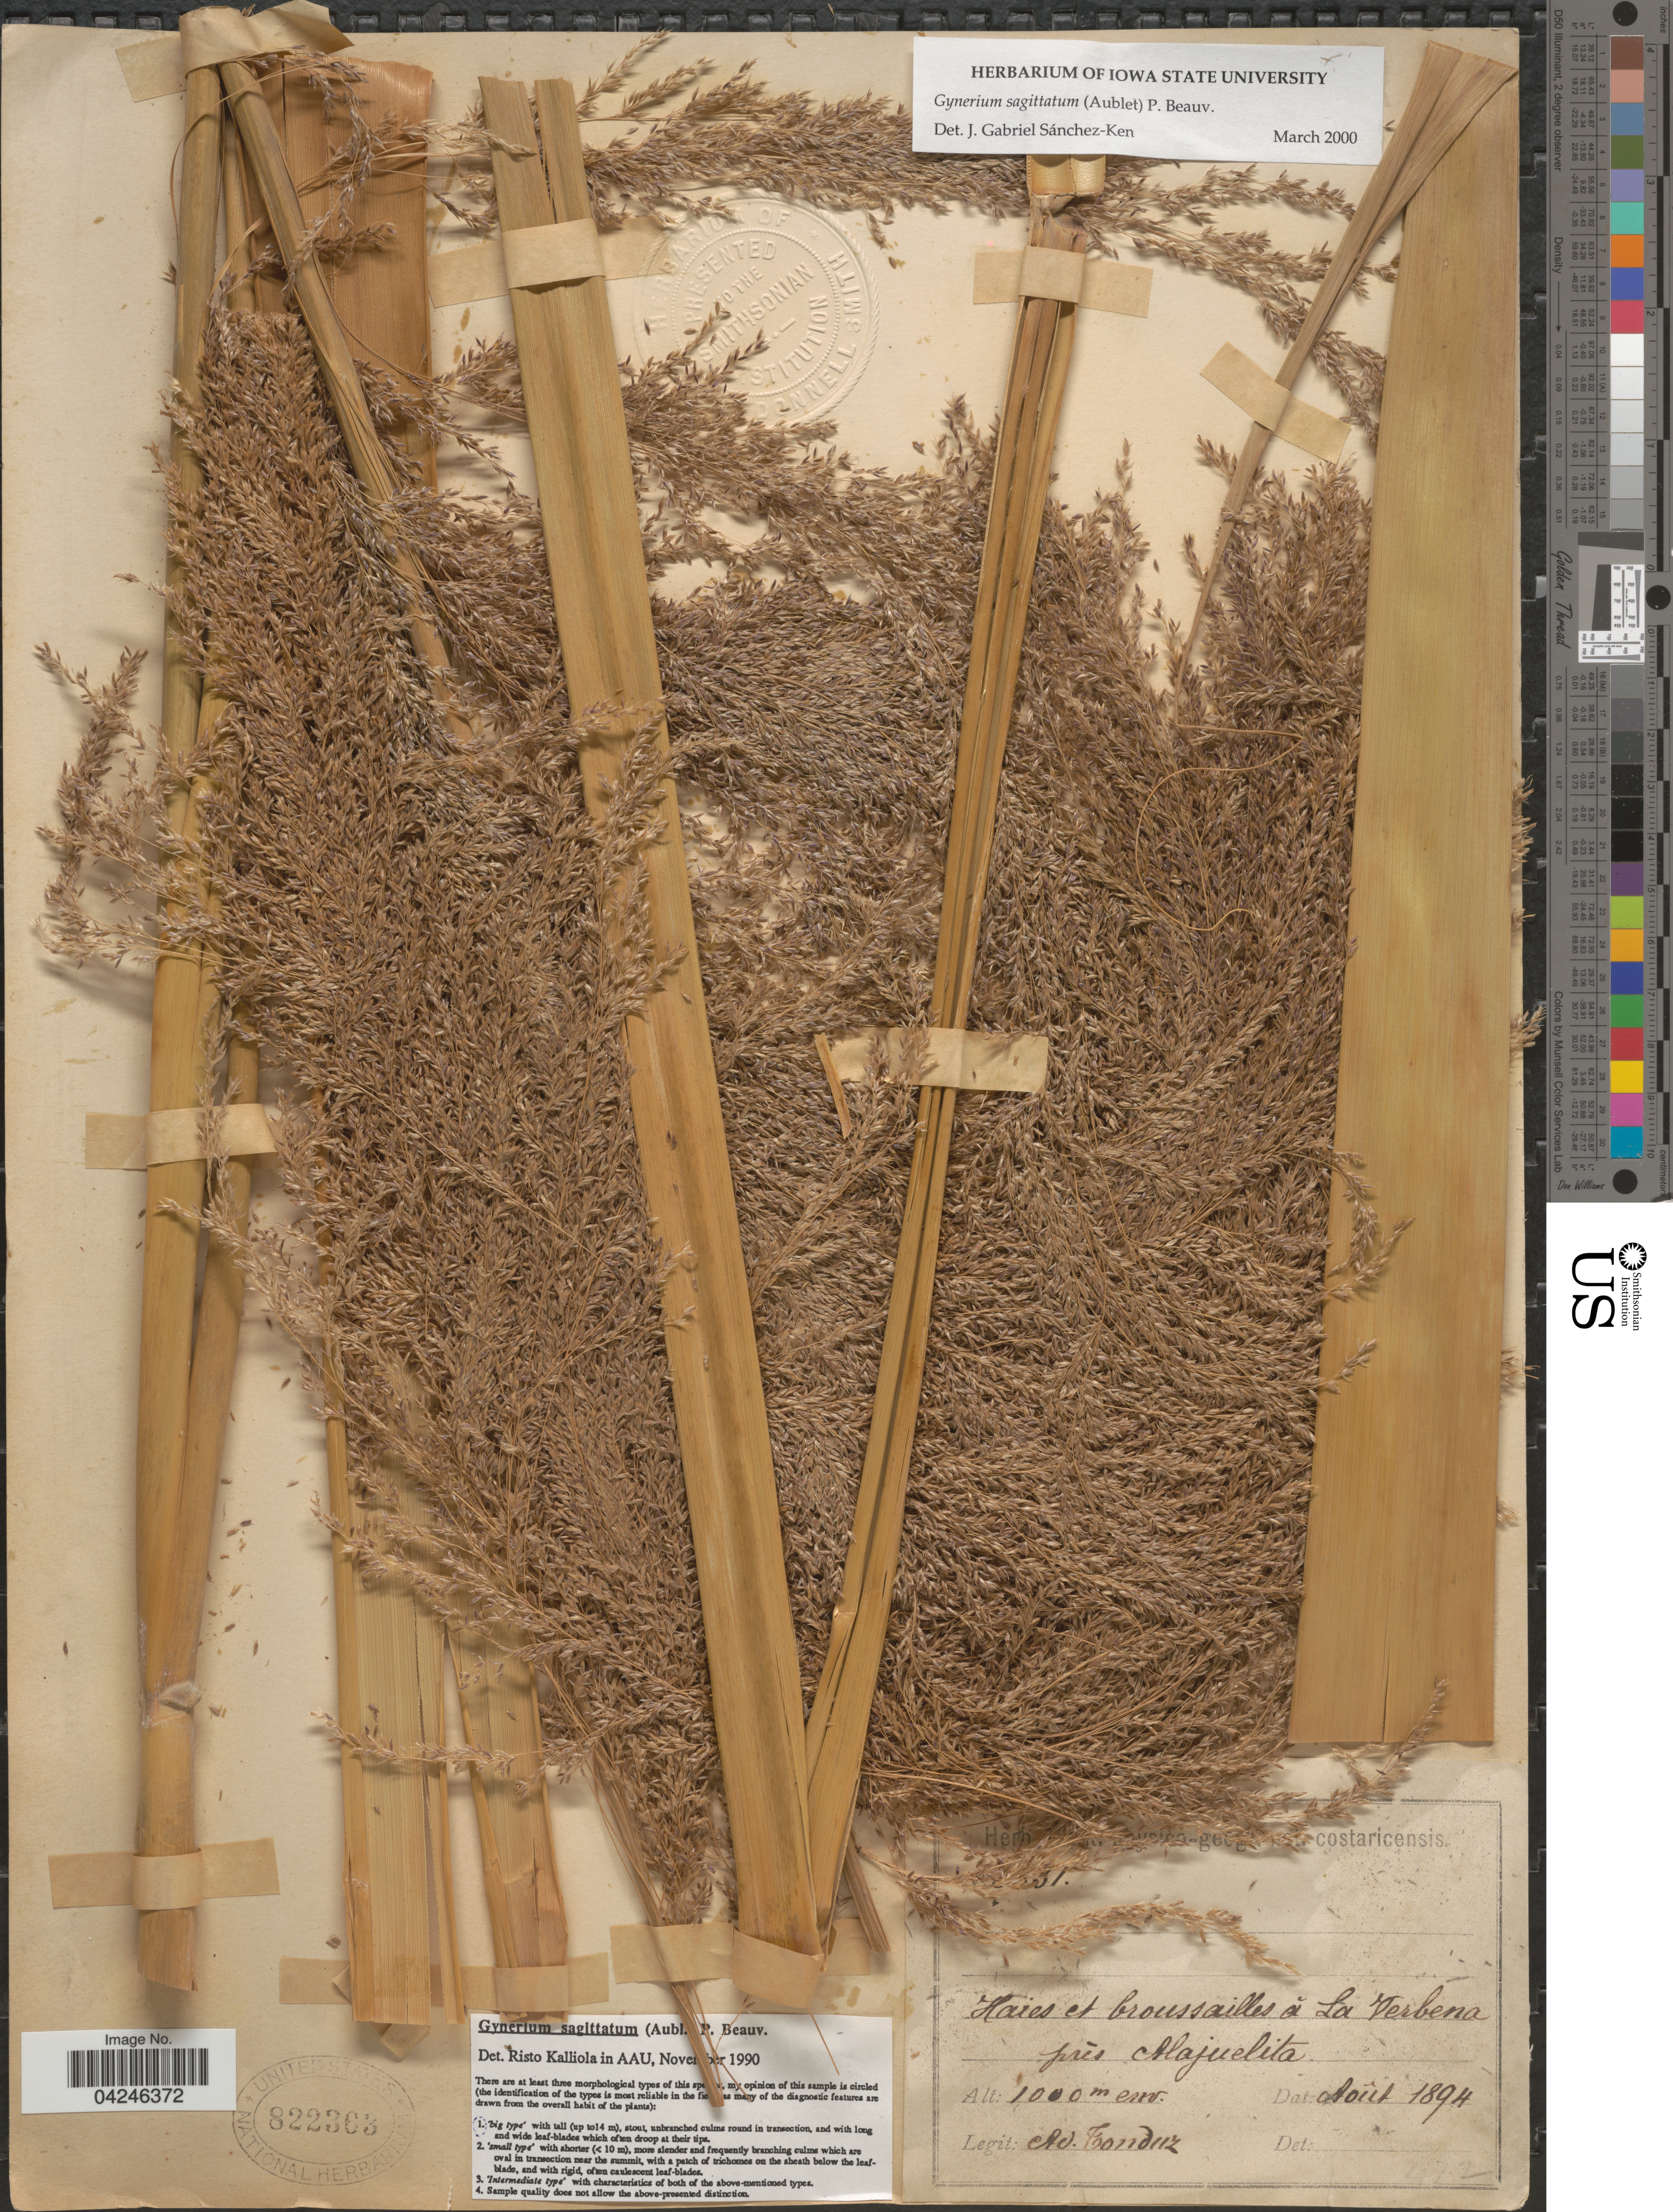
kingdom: Plantae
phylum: Tracheophyta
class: Liliopsida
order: Poales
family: Poaceae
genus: Gynerium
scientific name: Gynerium sagittatum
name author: (Aubl.) P. Beauv.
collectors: A. Tonduz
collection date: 1894-08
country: Costa Rica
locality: Haies et broussailles â La Verbena près Alajuelita.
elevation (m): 1000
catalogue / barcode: US 822363